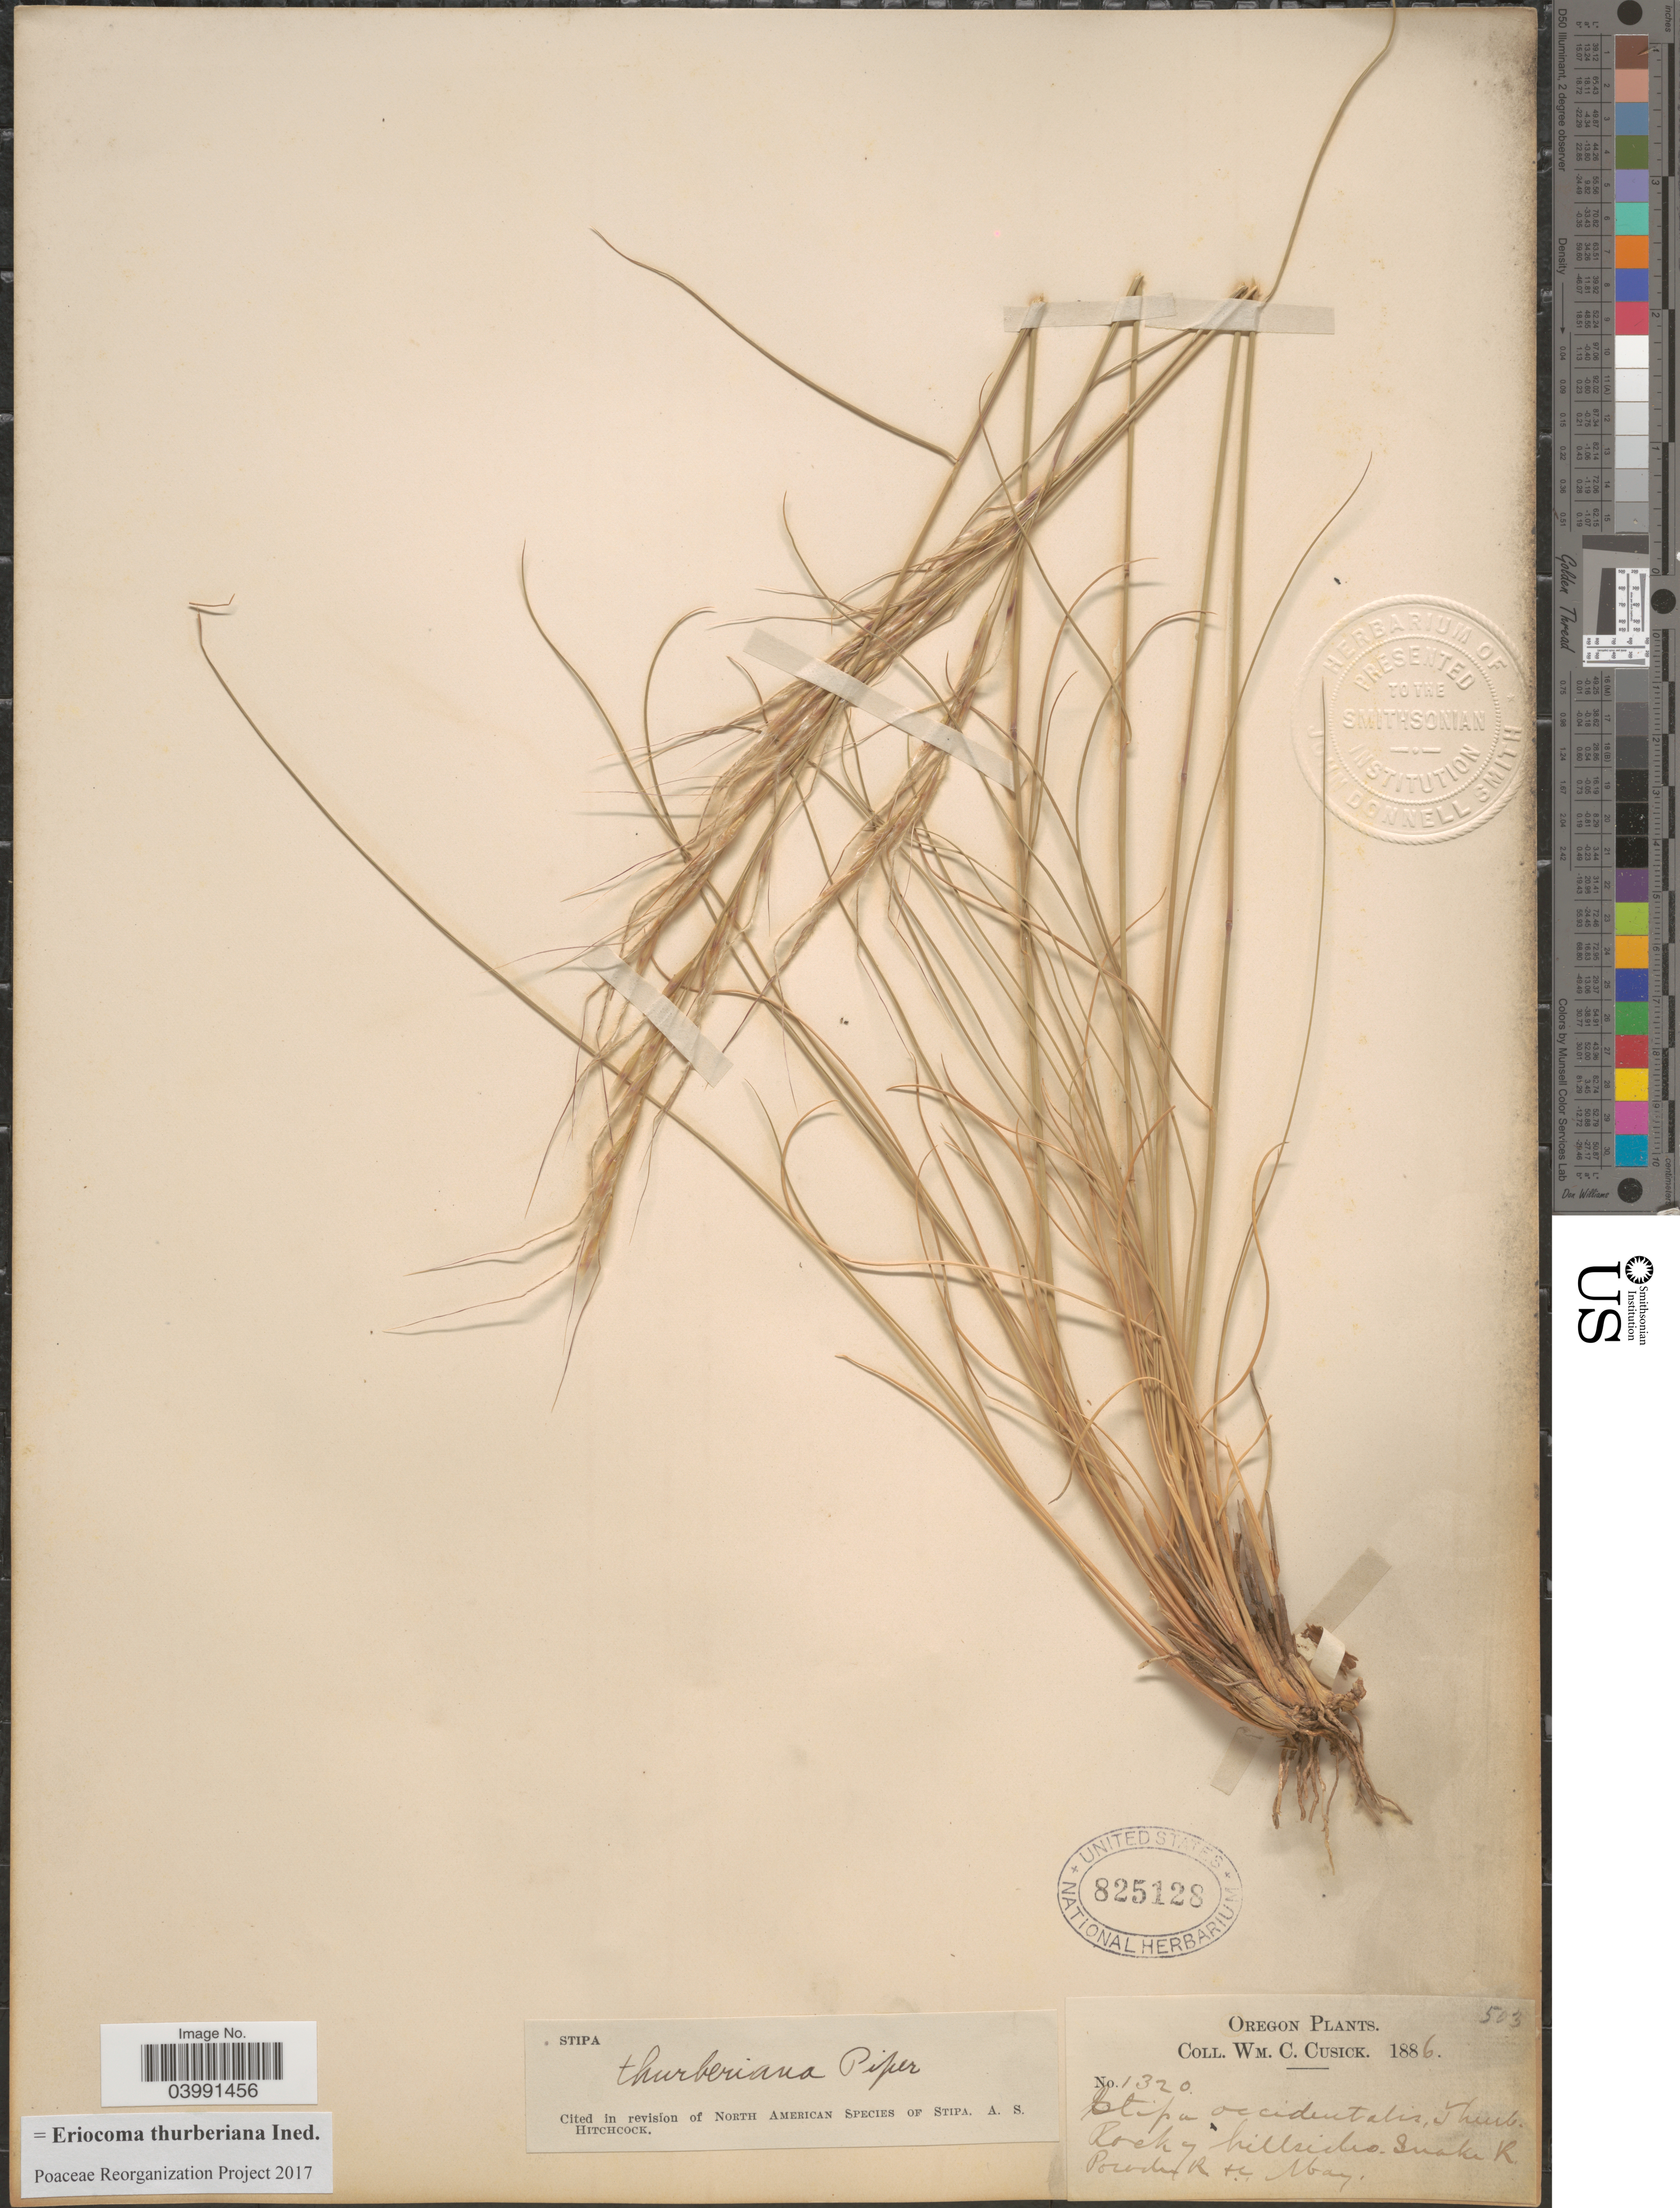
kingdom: Plantae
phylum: Tracheophyta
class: Liliopsida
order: Poales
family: Poaceae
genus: Eriocoma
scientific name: Eriocoma thurberiana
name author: (Piper) Romasch.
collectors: W. C. Cusick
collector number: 1320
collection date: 1886-05-12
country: United States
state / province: Oregon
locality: Snake R. Powder R.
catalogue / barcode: US 825128